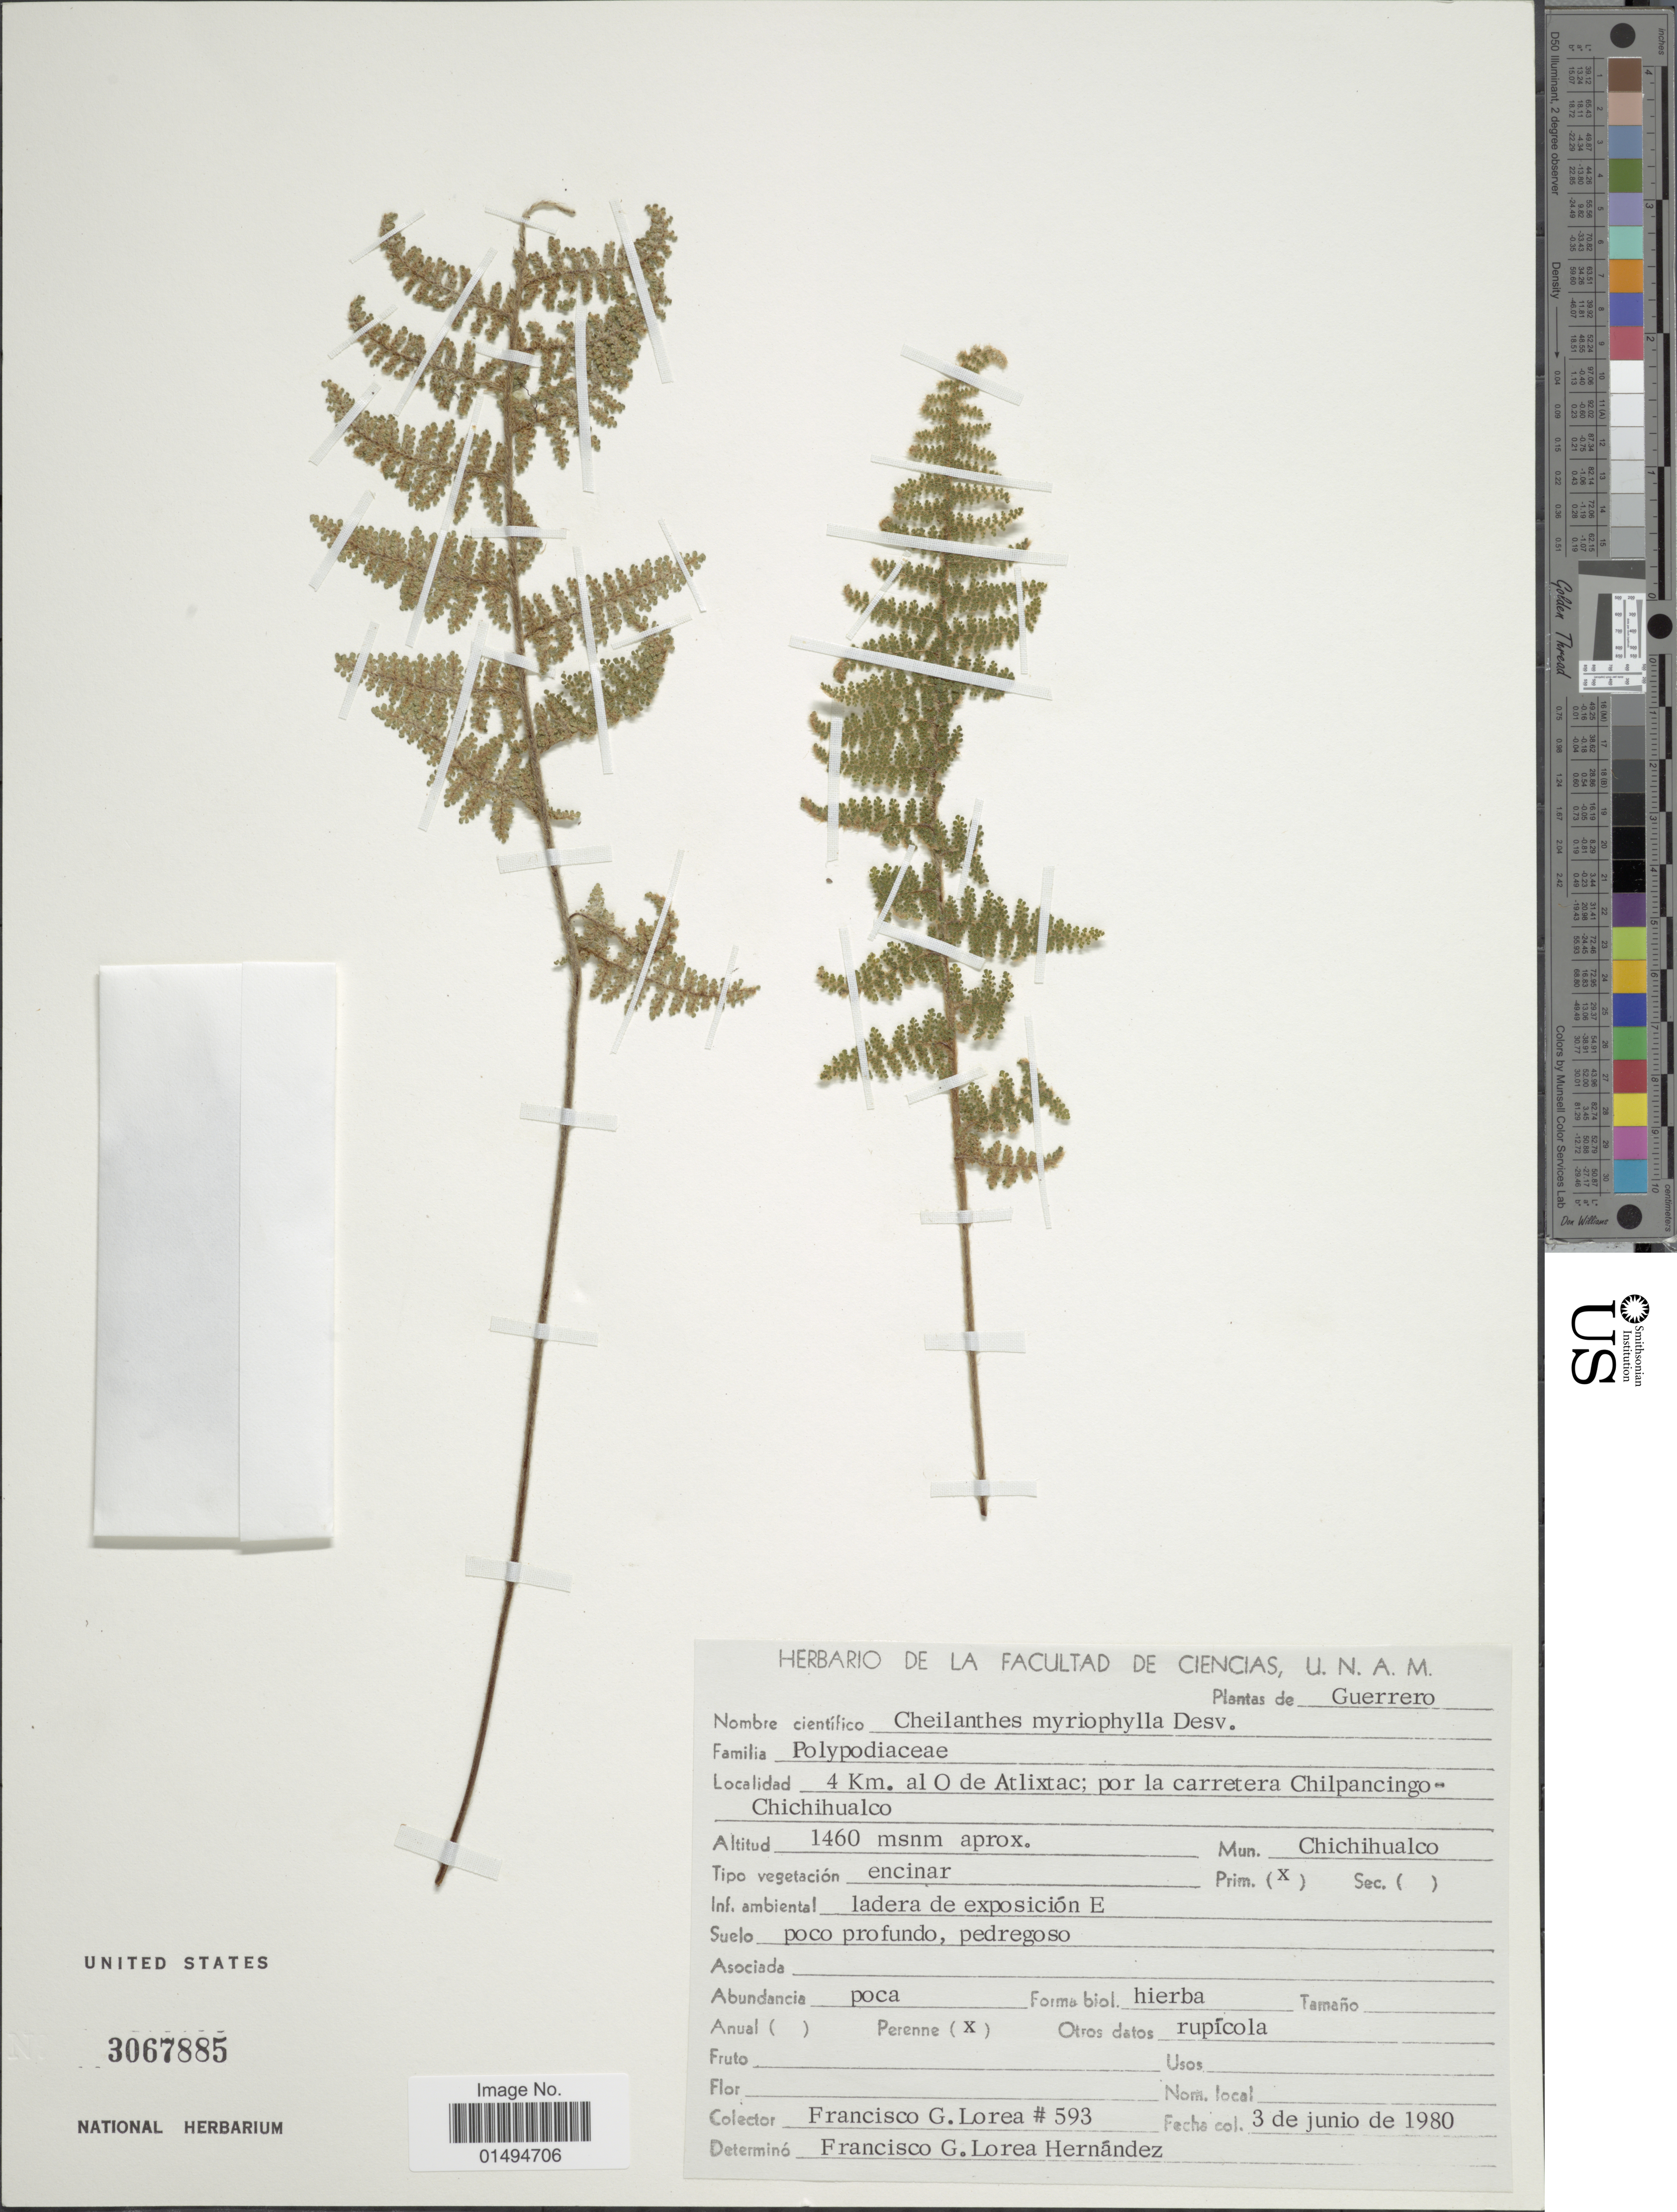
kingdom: Plantae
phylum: Tracheophyta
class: Polypodiopsida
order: Polypodiales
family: Pteridaceae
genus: Myriopteris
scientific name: Myriopteris myriophylla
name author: (Desv.) J. Sm.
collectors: F. Lorea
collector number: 593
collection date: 1980-06-03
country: Mexico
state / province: Guerrero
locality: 4 Km. al O de Atlixtac; por la carretera Chilpancingo, Mun. Chichihualco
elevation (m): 1460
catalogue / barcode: US 3067885